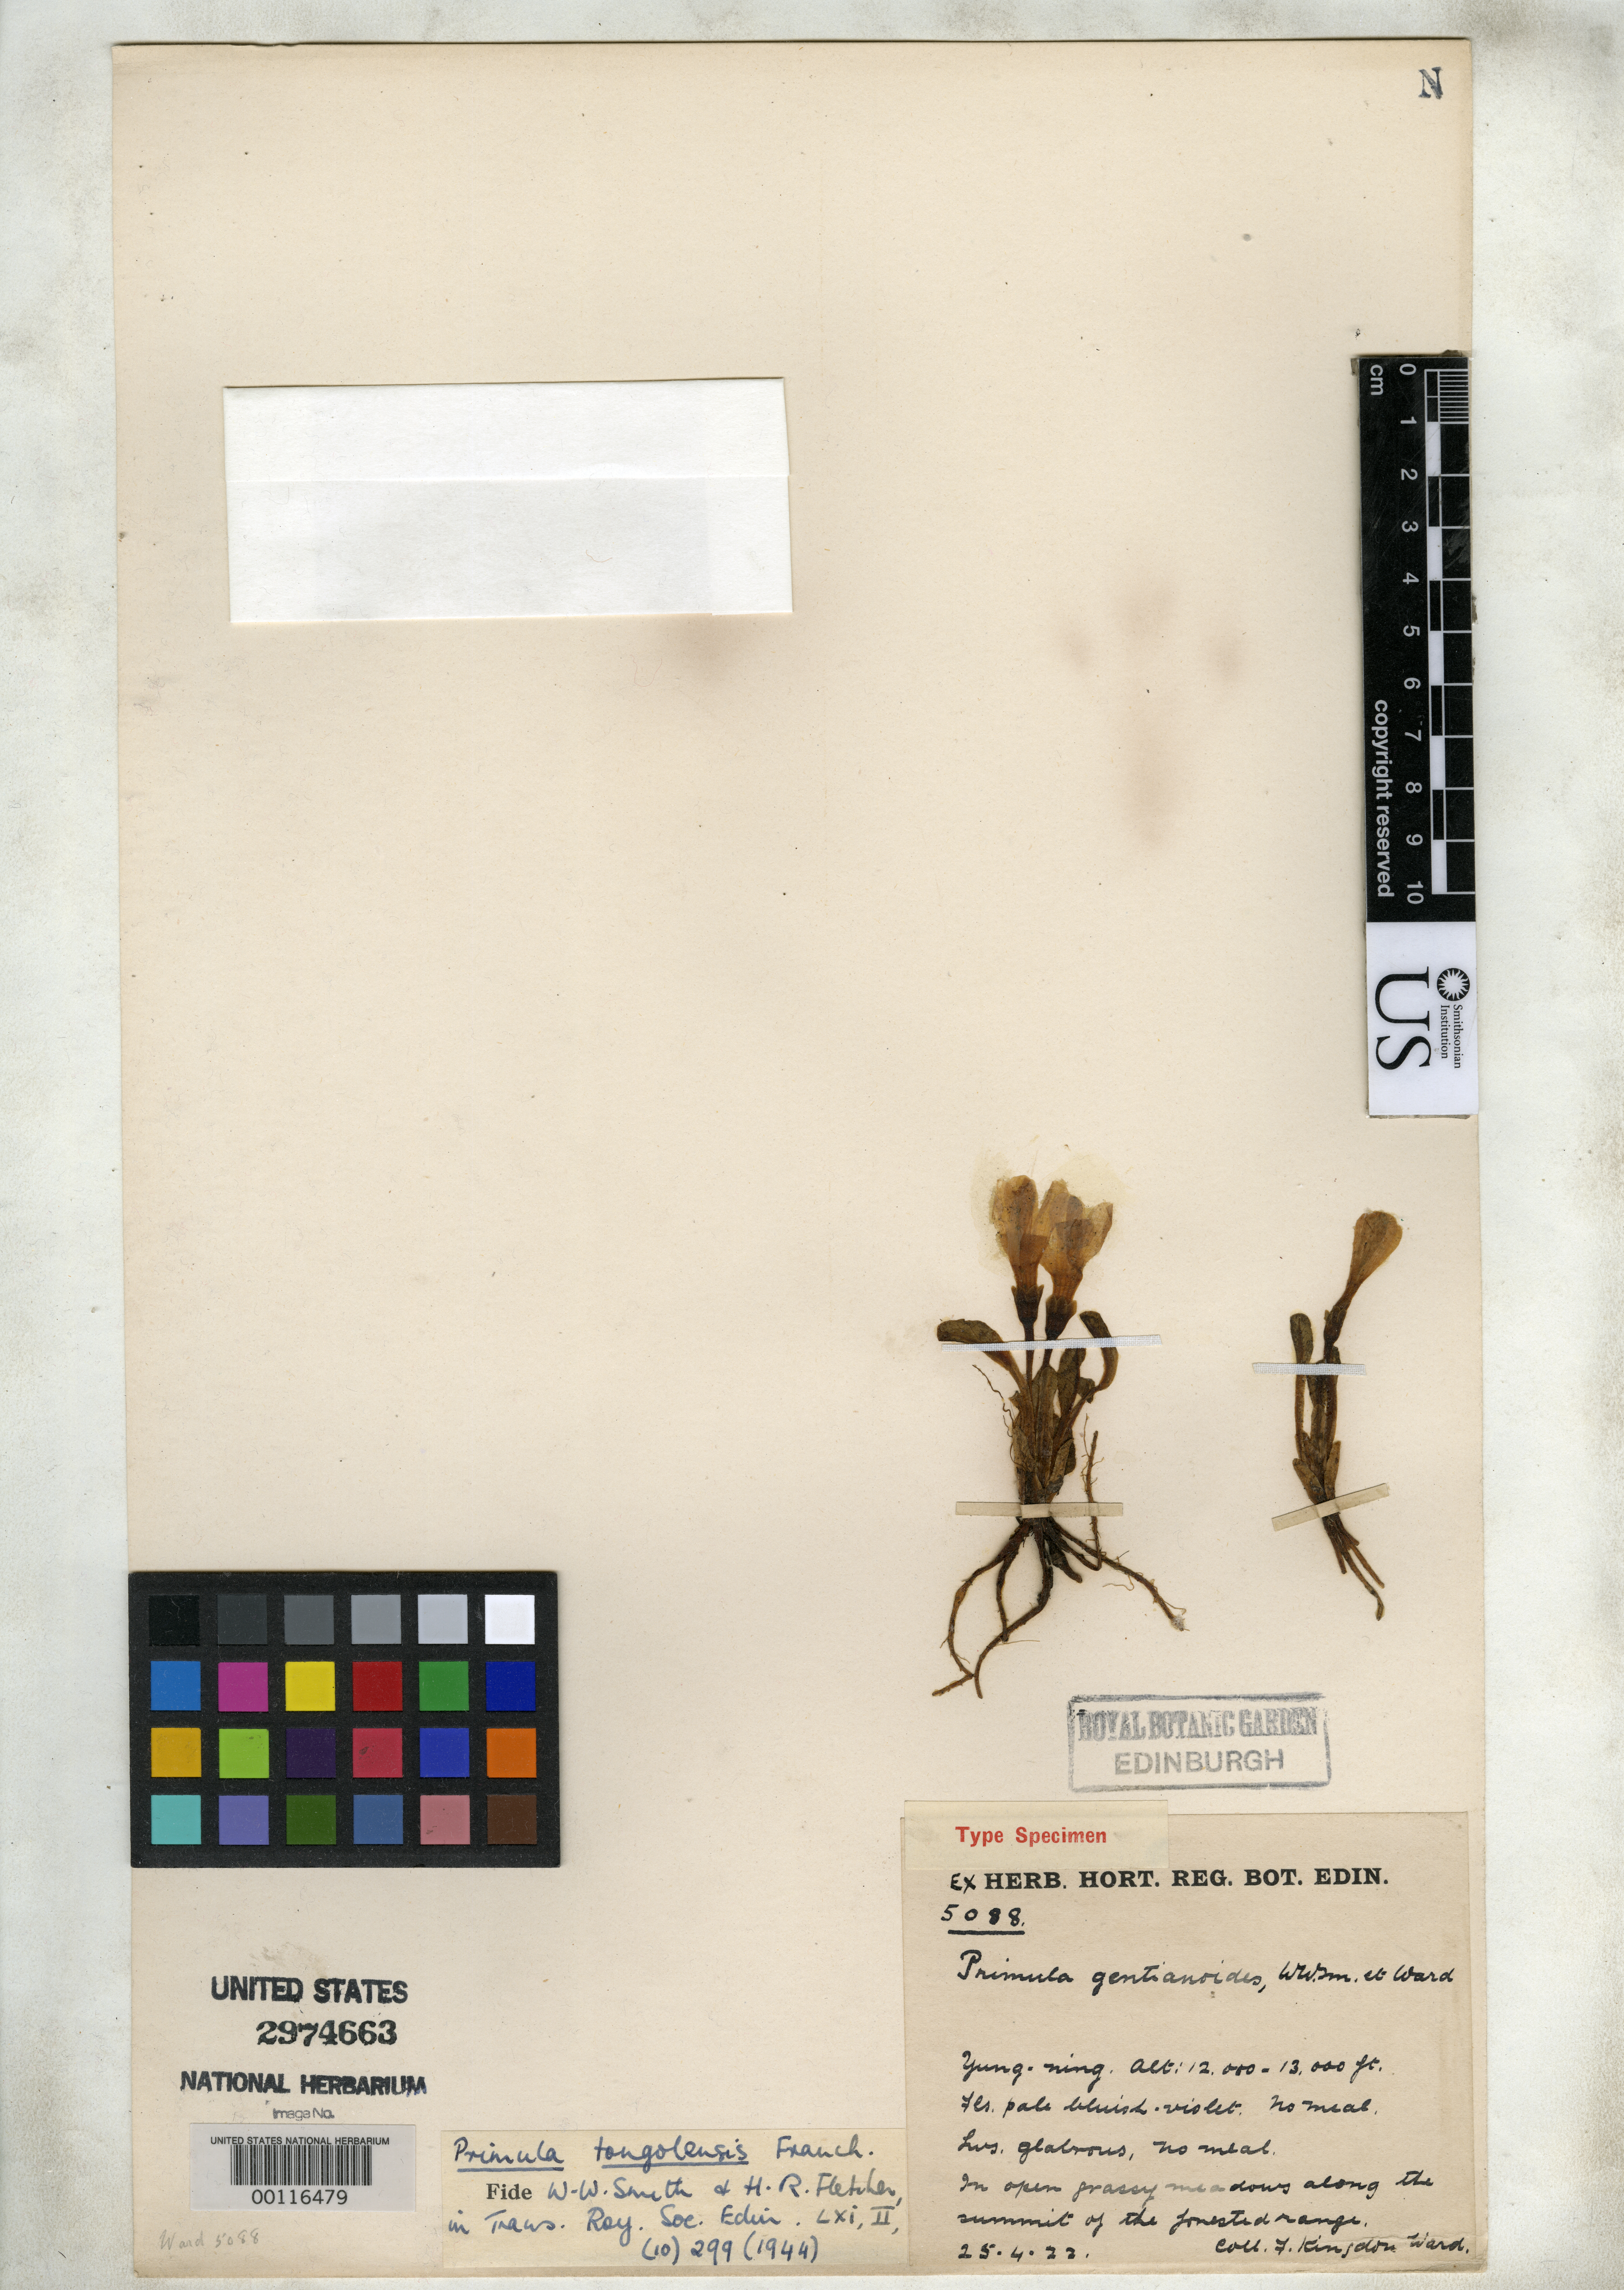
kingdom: Plantae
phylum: Tracheophyta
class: Magnoliopsida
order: Ericales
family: Primulaceae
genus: Primula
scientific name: Primula gentianoides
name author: W.W. Sm. & Kingdon-Ward in W.W. Sm. & Forrest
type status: Isotype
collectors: F. Kingdon Ward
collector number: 5088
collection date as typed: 25 Apr 1922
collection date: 1922-04-25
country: China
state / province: Yunnan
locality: Yung-ning; alt. 12000-13000 ft.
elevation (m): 3658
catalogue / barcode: US 2974663